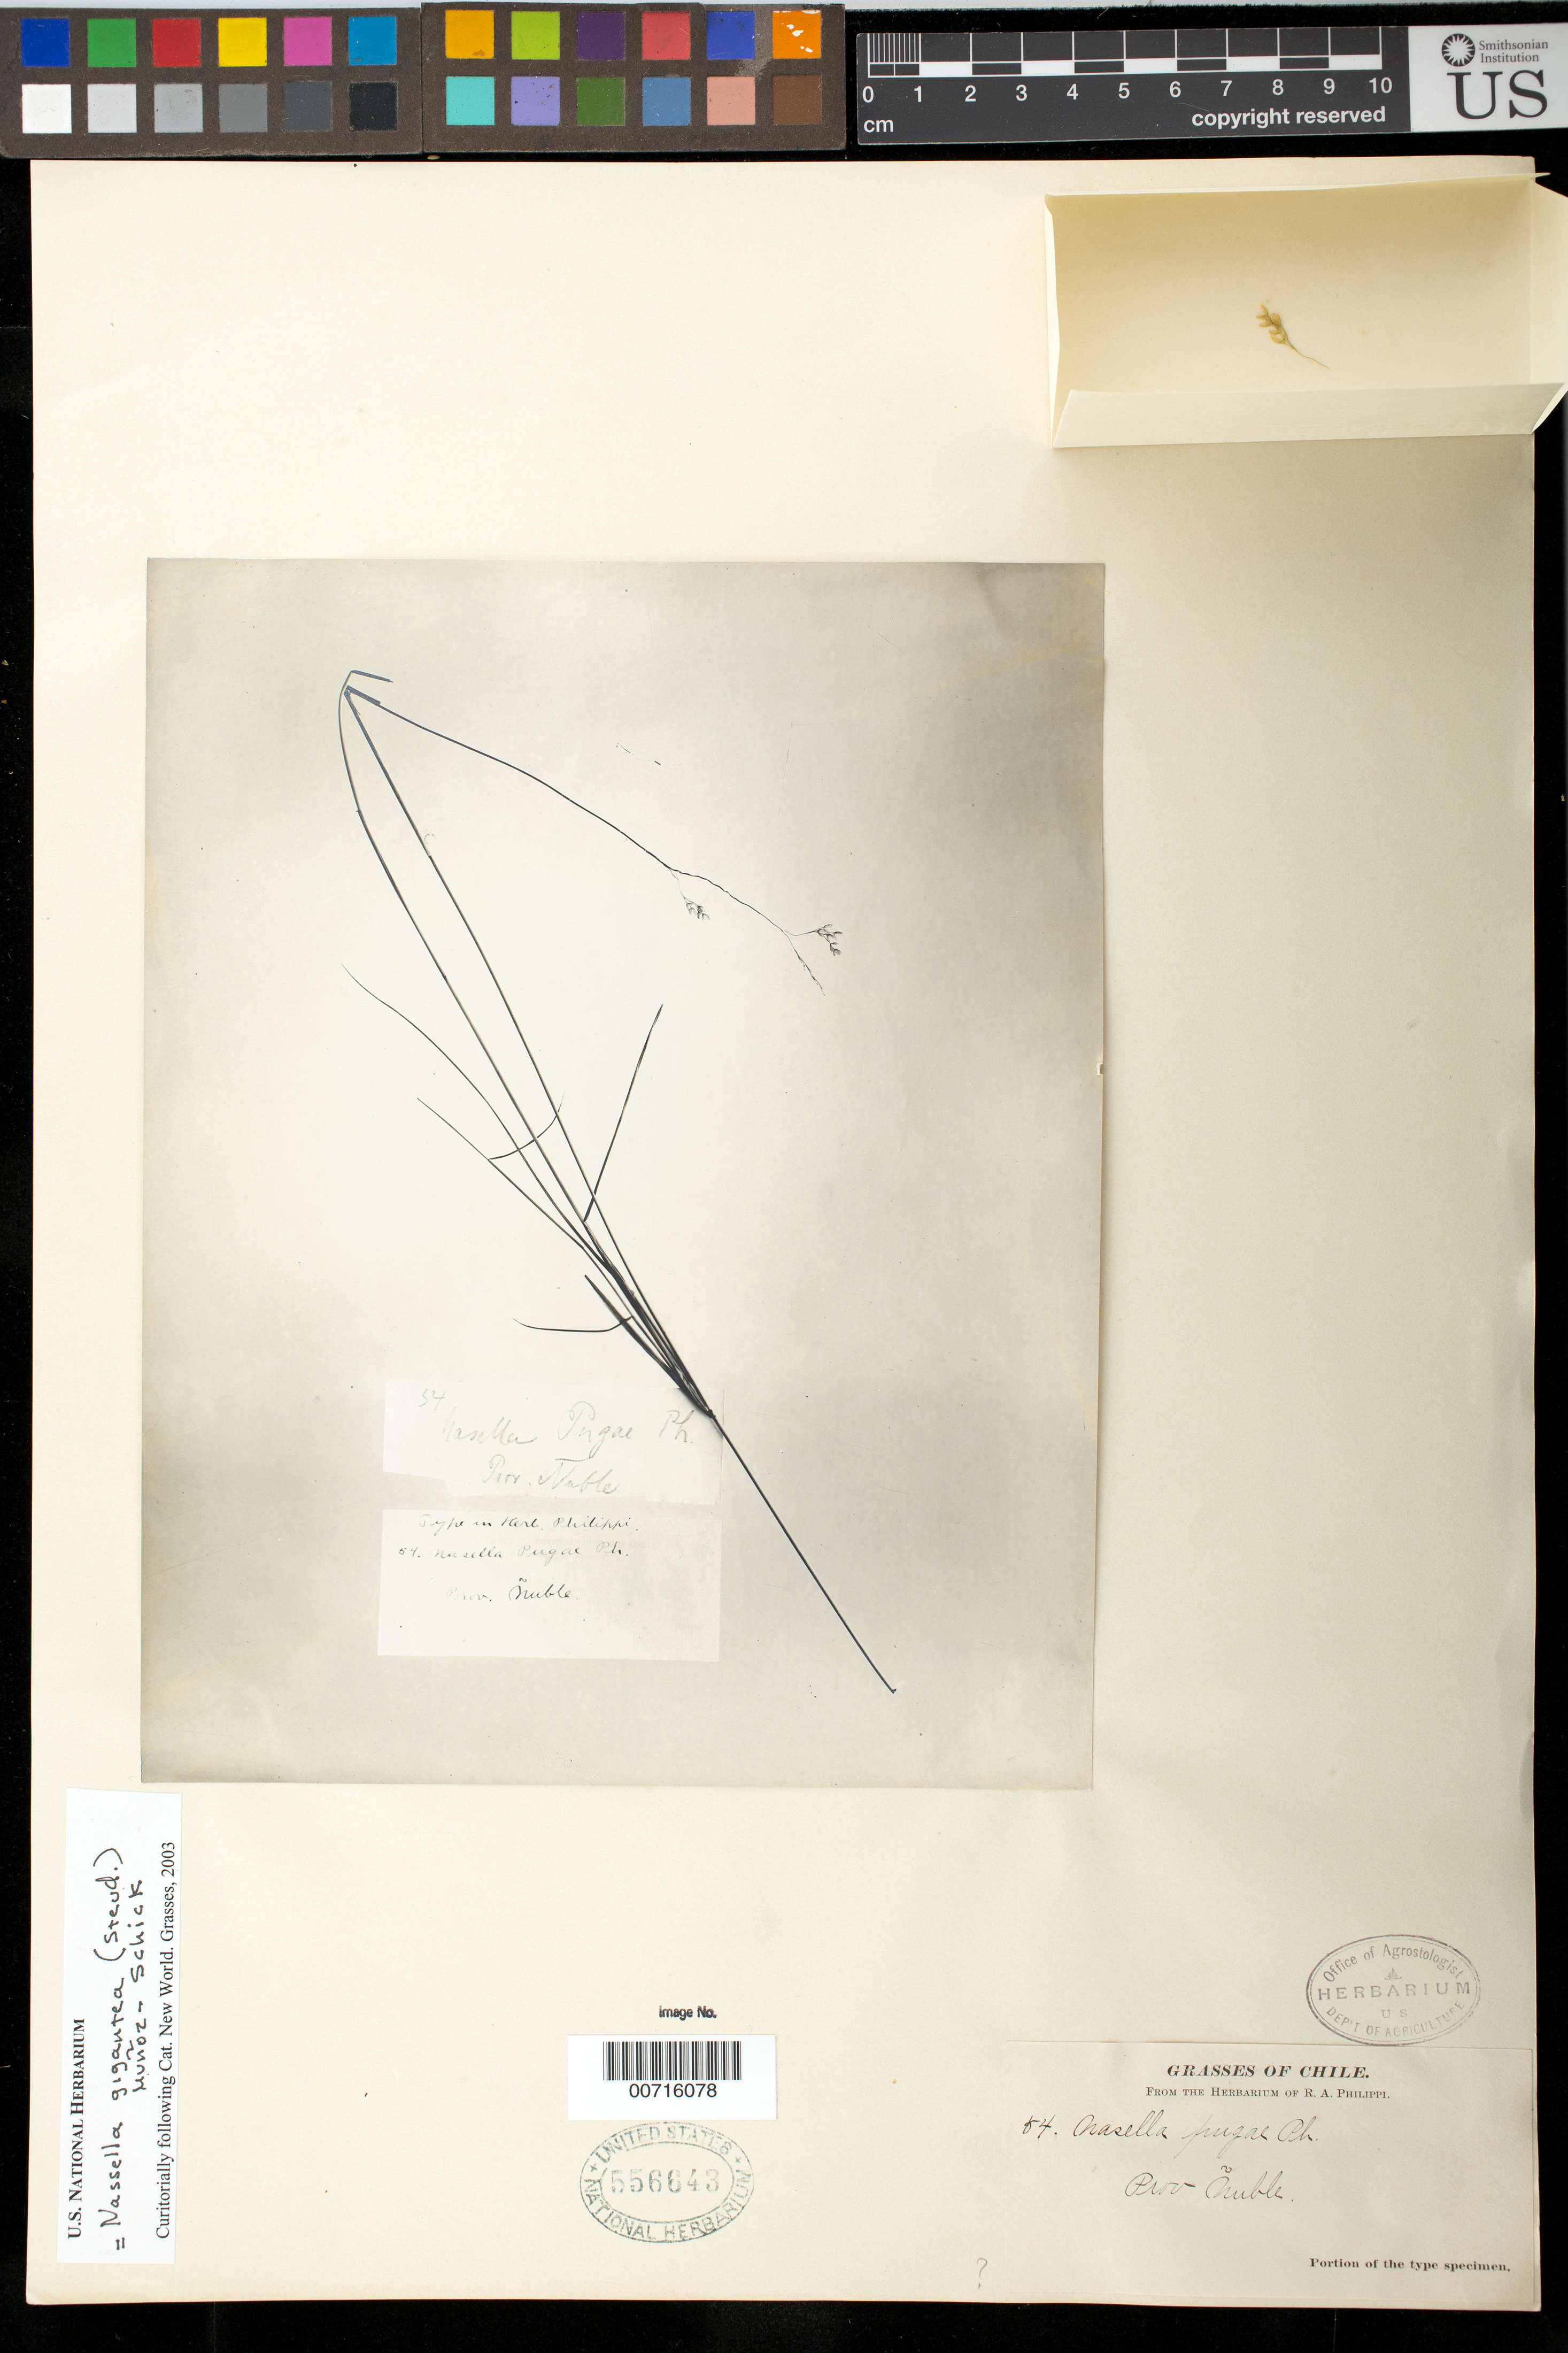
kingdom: Plantae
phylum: Tracheophyta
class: Liliopsida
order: Poales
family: Poaceae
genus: Nassella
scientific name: Nassella pugae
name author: Phil.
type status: Type Collection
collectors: ex. herb. R.A. Philippi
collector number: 54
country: Chile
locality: Prov. Ñuble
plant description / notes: Photograph and fragmentary material of type specimen ex herb. R.A. Philippi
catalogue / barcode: US 556643